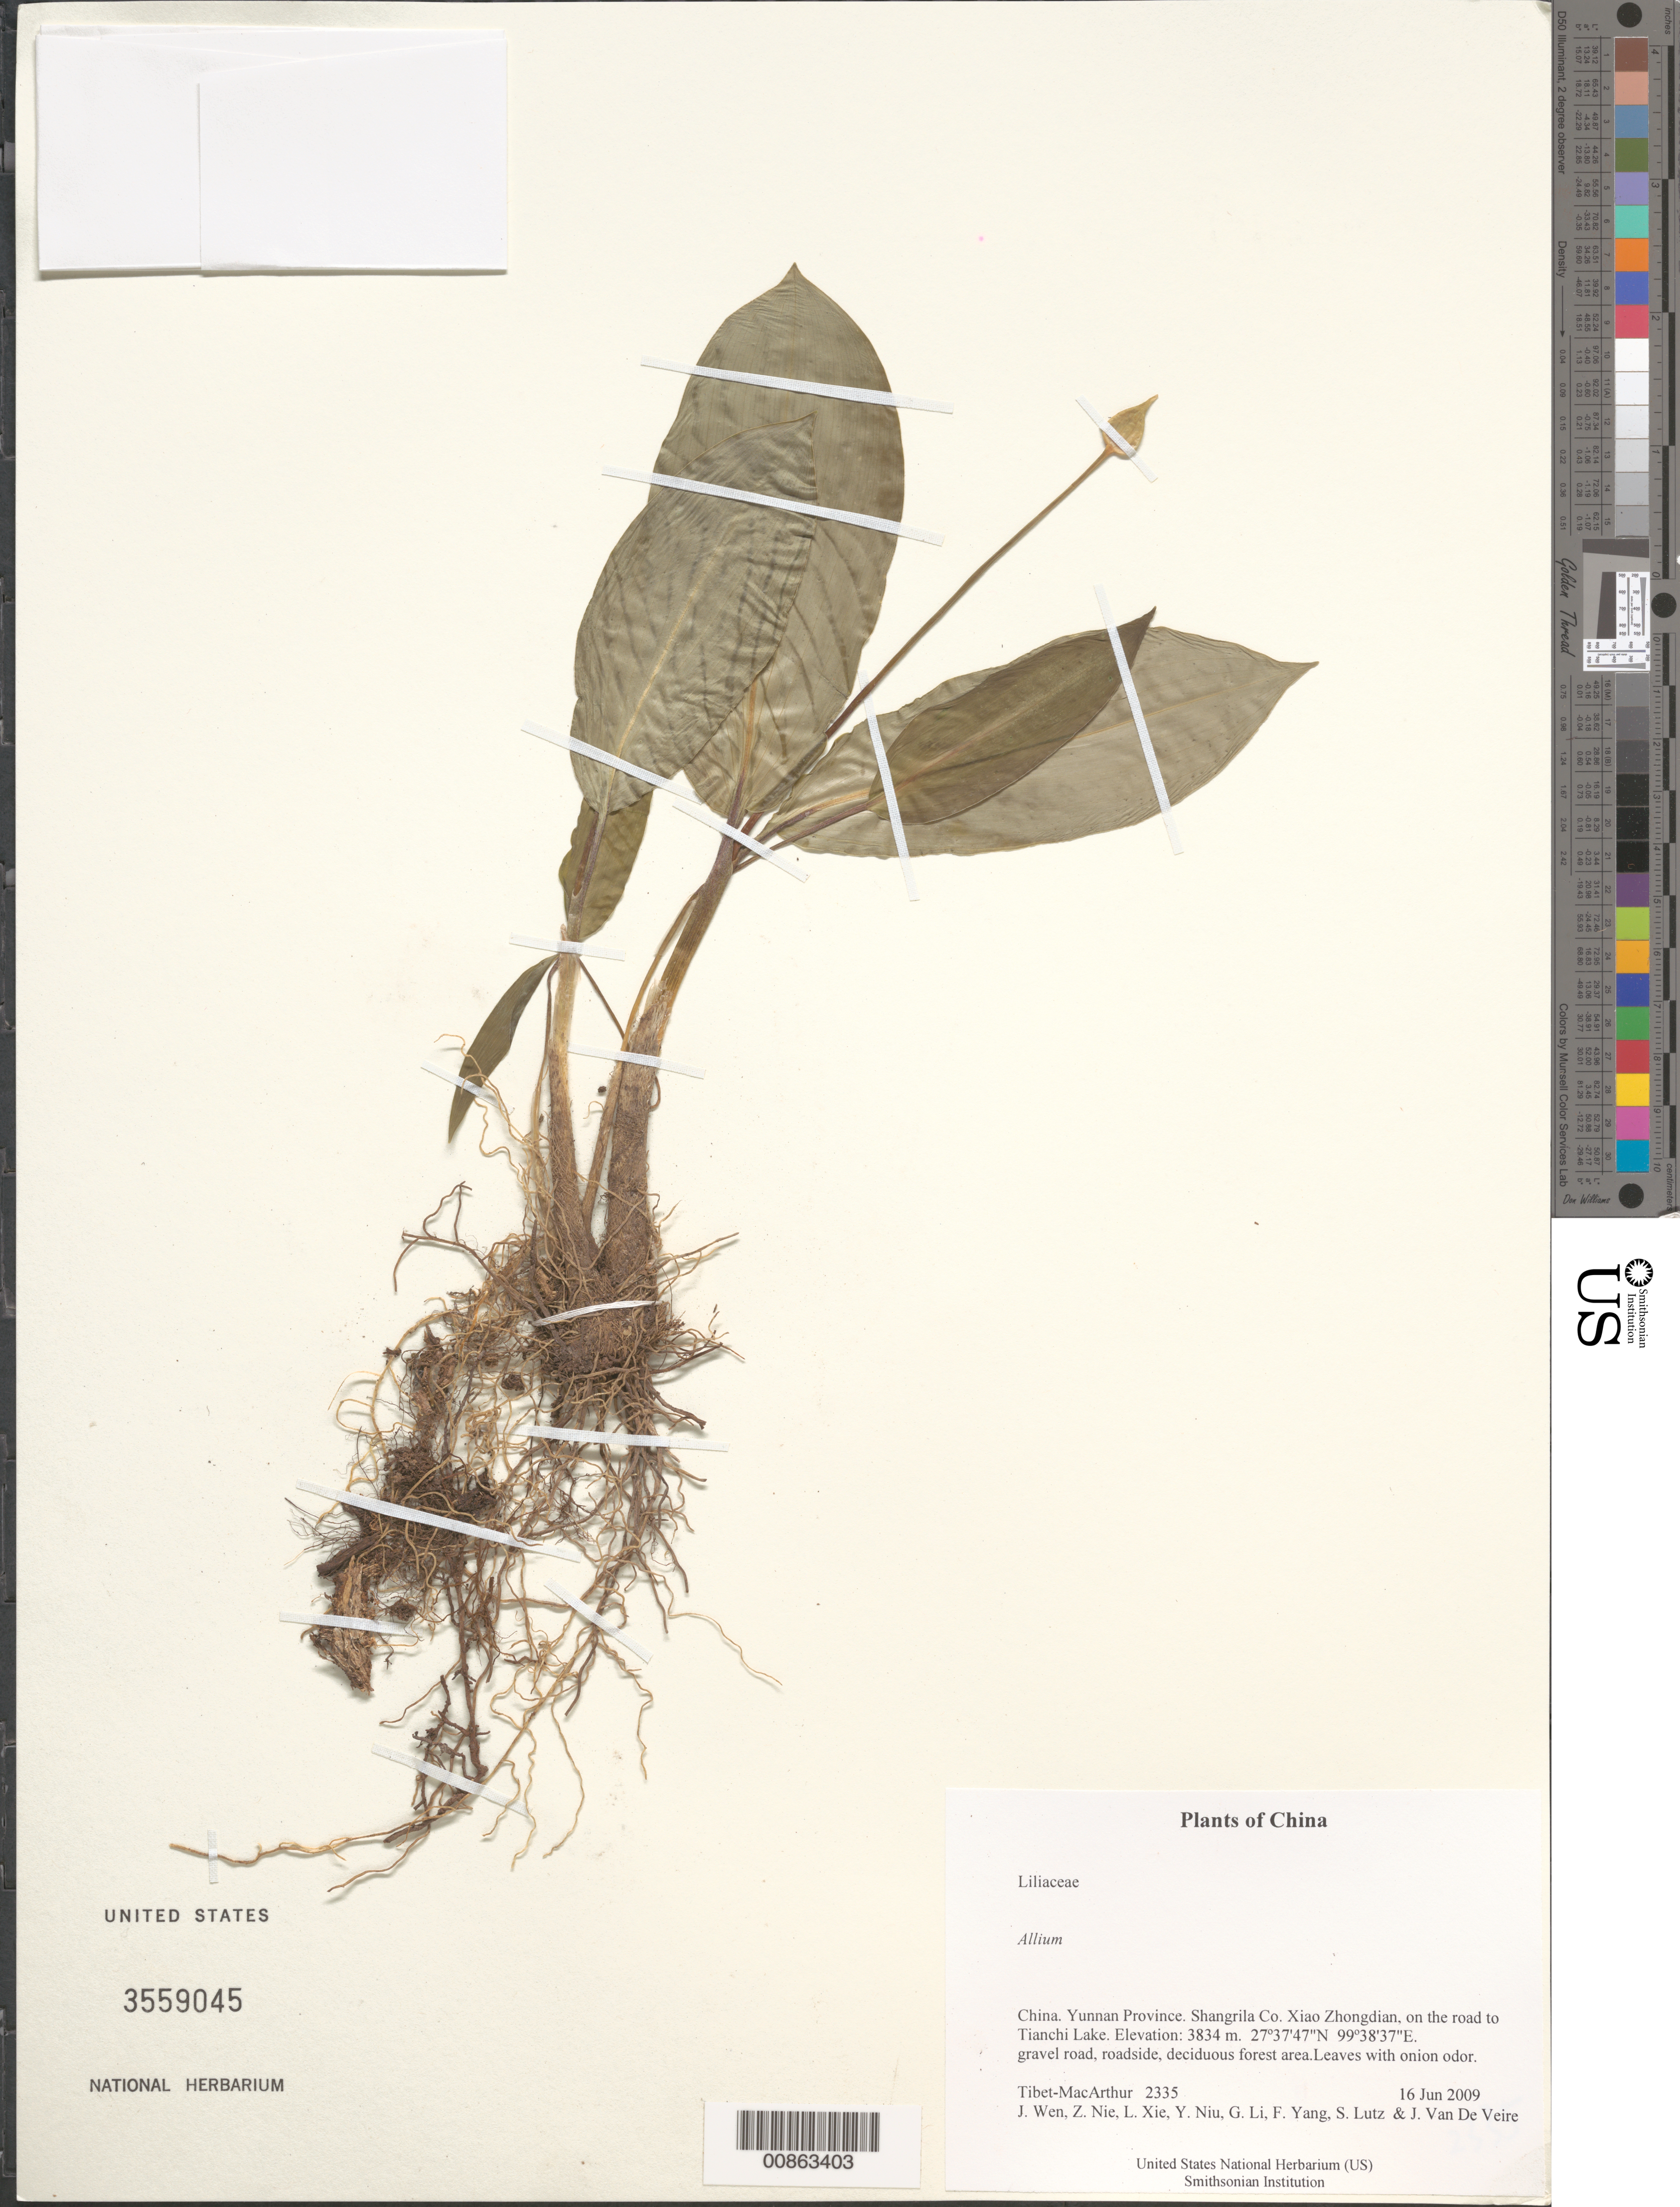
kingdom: Plantae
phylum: Tracheophyta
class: Liliopsida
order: Asparagales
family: Amaryllidaceae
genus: Allium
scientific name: Allium sp.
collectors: Tibet-MacArthur, J. Wen, Z. Nie, L. Xie, Y. Niu, G. Li, F. Yang, S. Lutz & J. Van De Veire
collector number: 2335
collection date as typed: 16 Jun 2009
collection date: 2009-06-16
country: China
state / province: Yunnan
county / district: Shangrila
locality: Xiao Zhongdian, on the road to Tianchi Lake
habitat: gravel road, roadside, deciduous forest area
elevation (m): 3834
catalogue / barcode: US 3559045